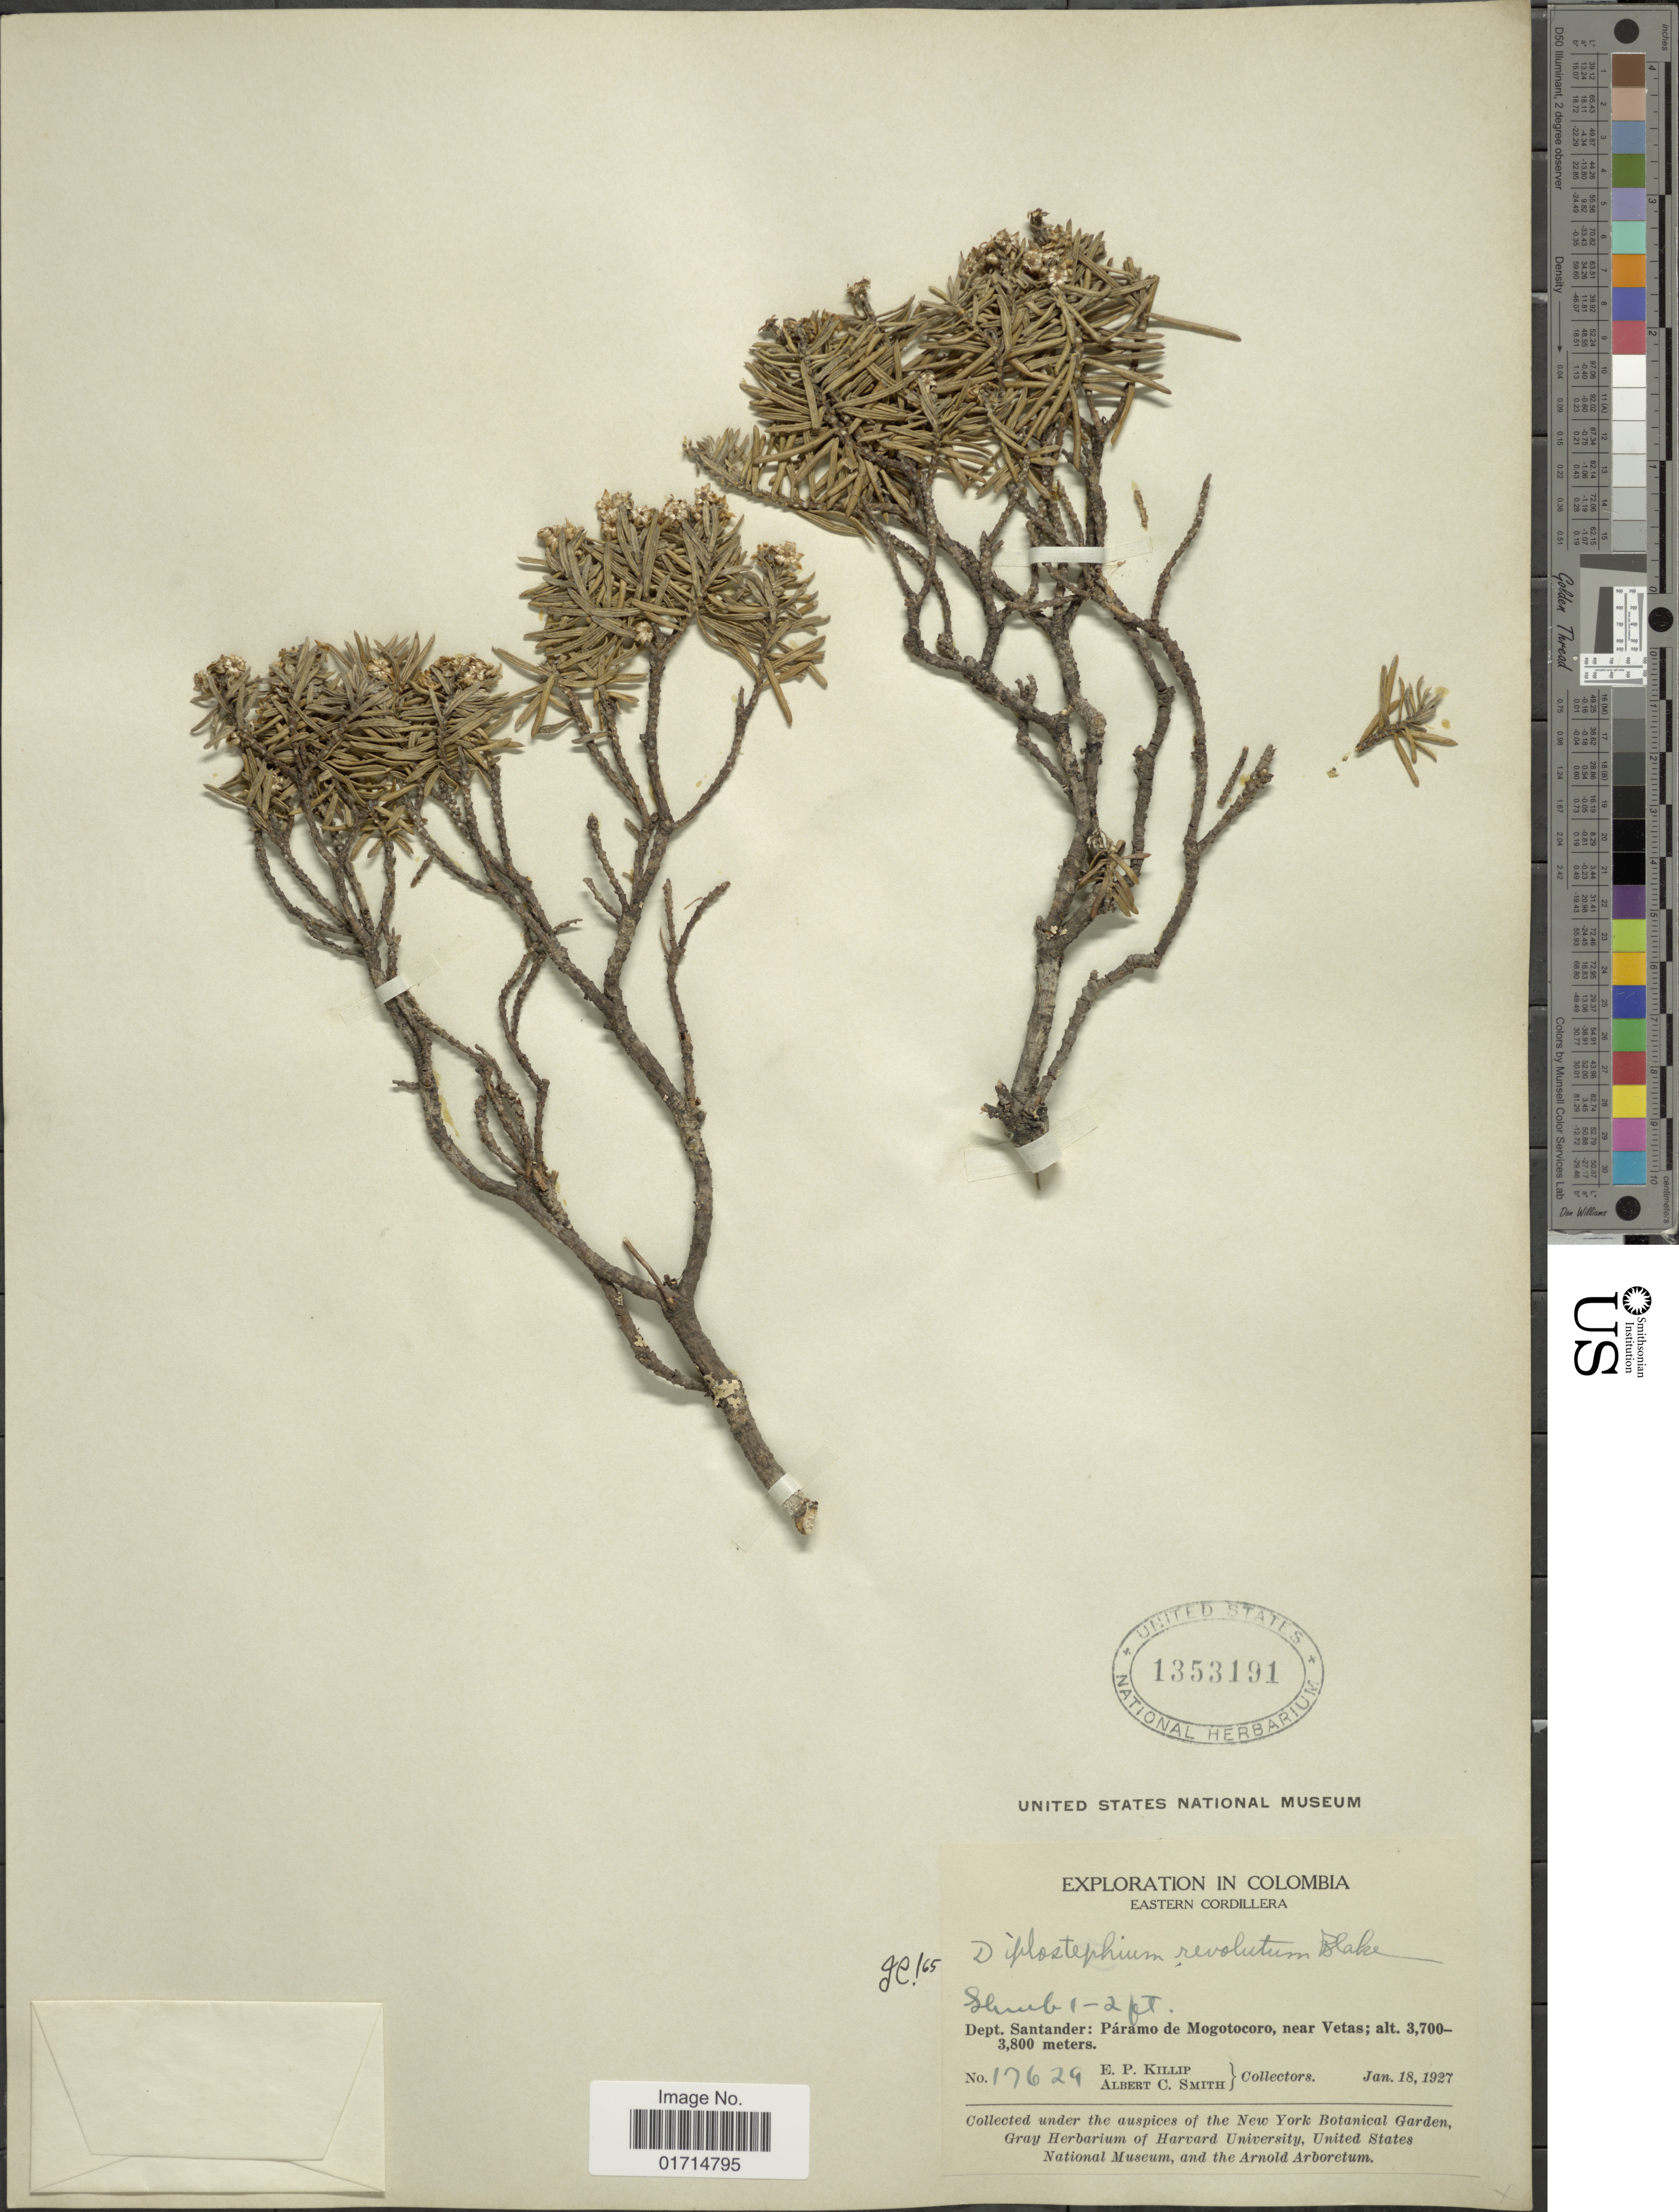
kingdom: Plantae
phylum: Tracheophyta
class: Magnoliopsida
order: Asterales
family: Asteraceae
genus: Diplostephium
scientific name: Diplostephium revolutum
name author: S.F. Blake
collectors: E. P. Killip & A. C. Smith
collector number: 17629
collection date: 1927-01-18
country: Colombia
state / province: Santander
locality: Colombia. Eastern Cordillera. Dept. Santander: Paramo de Mogotocoro, near Vetas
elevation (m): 3700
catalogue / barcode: US 1353191